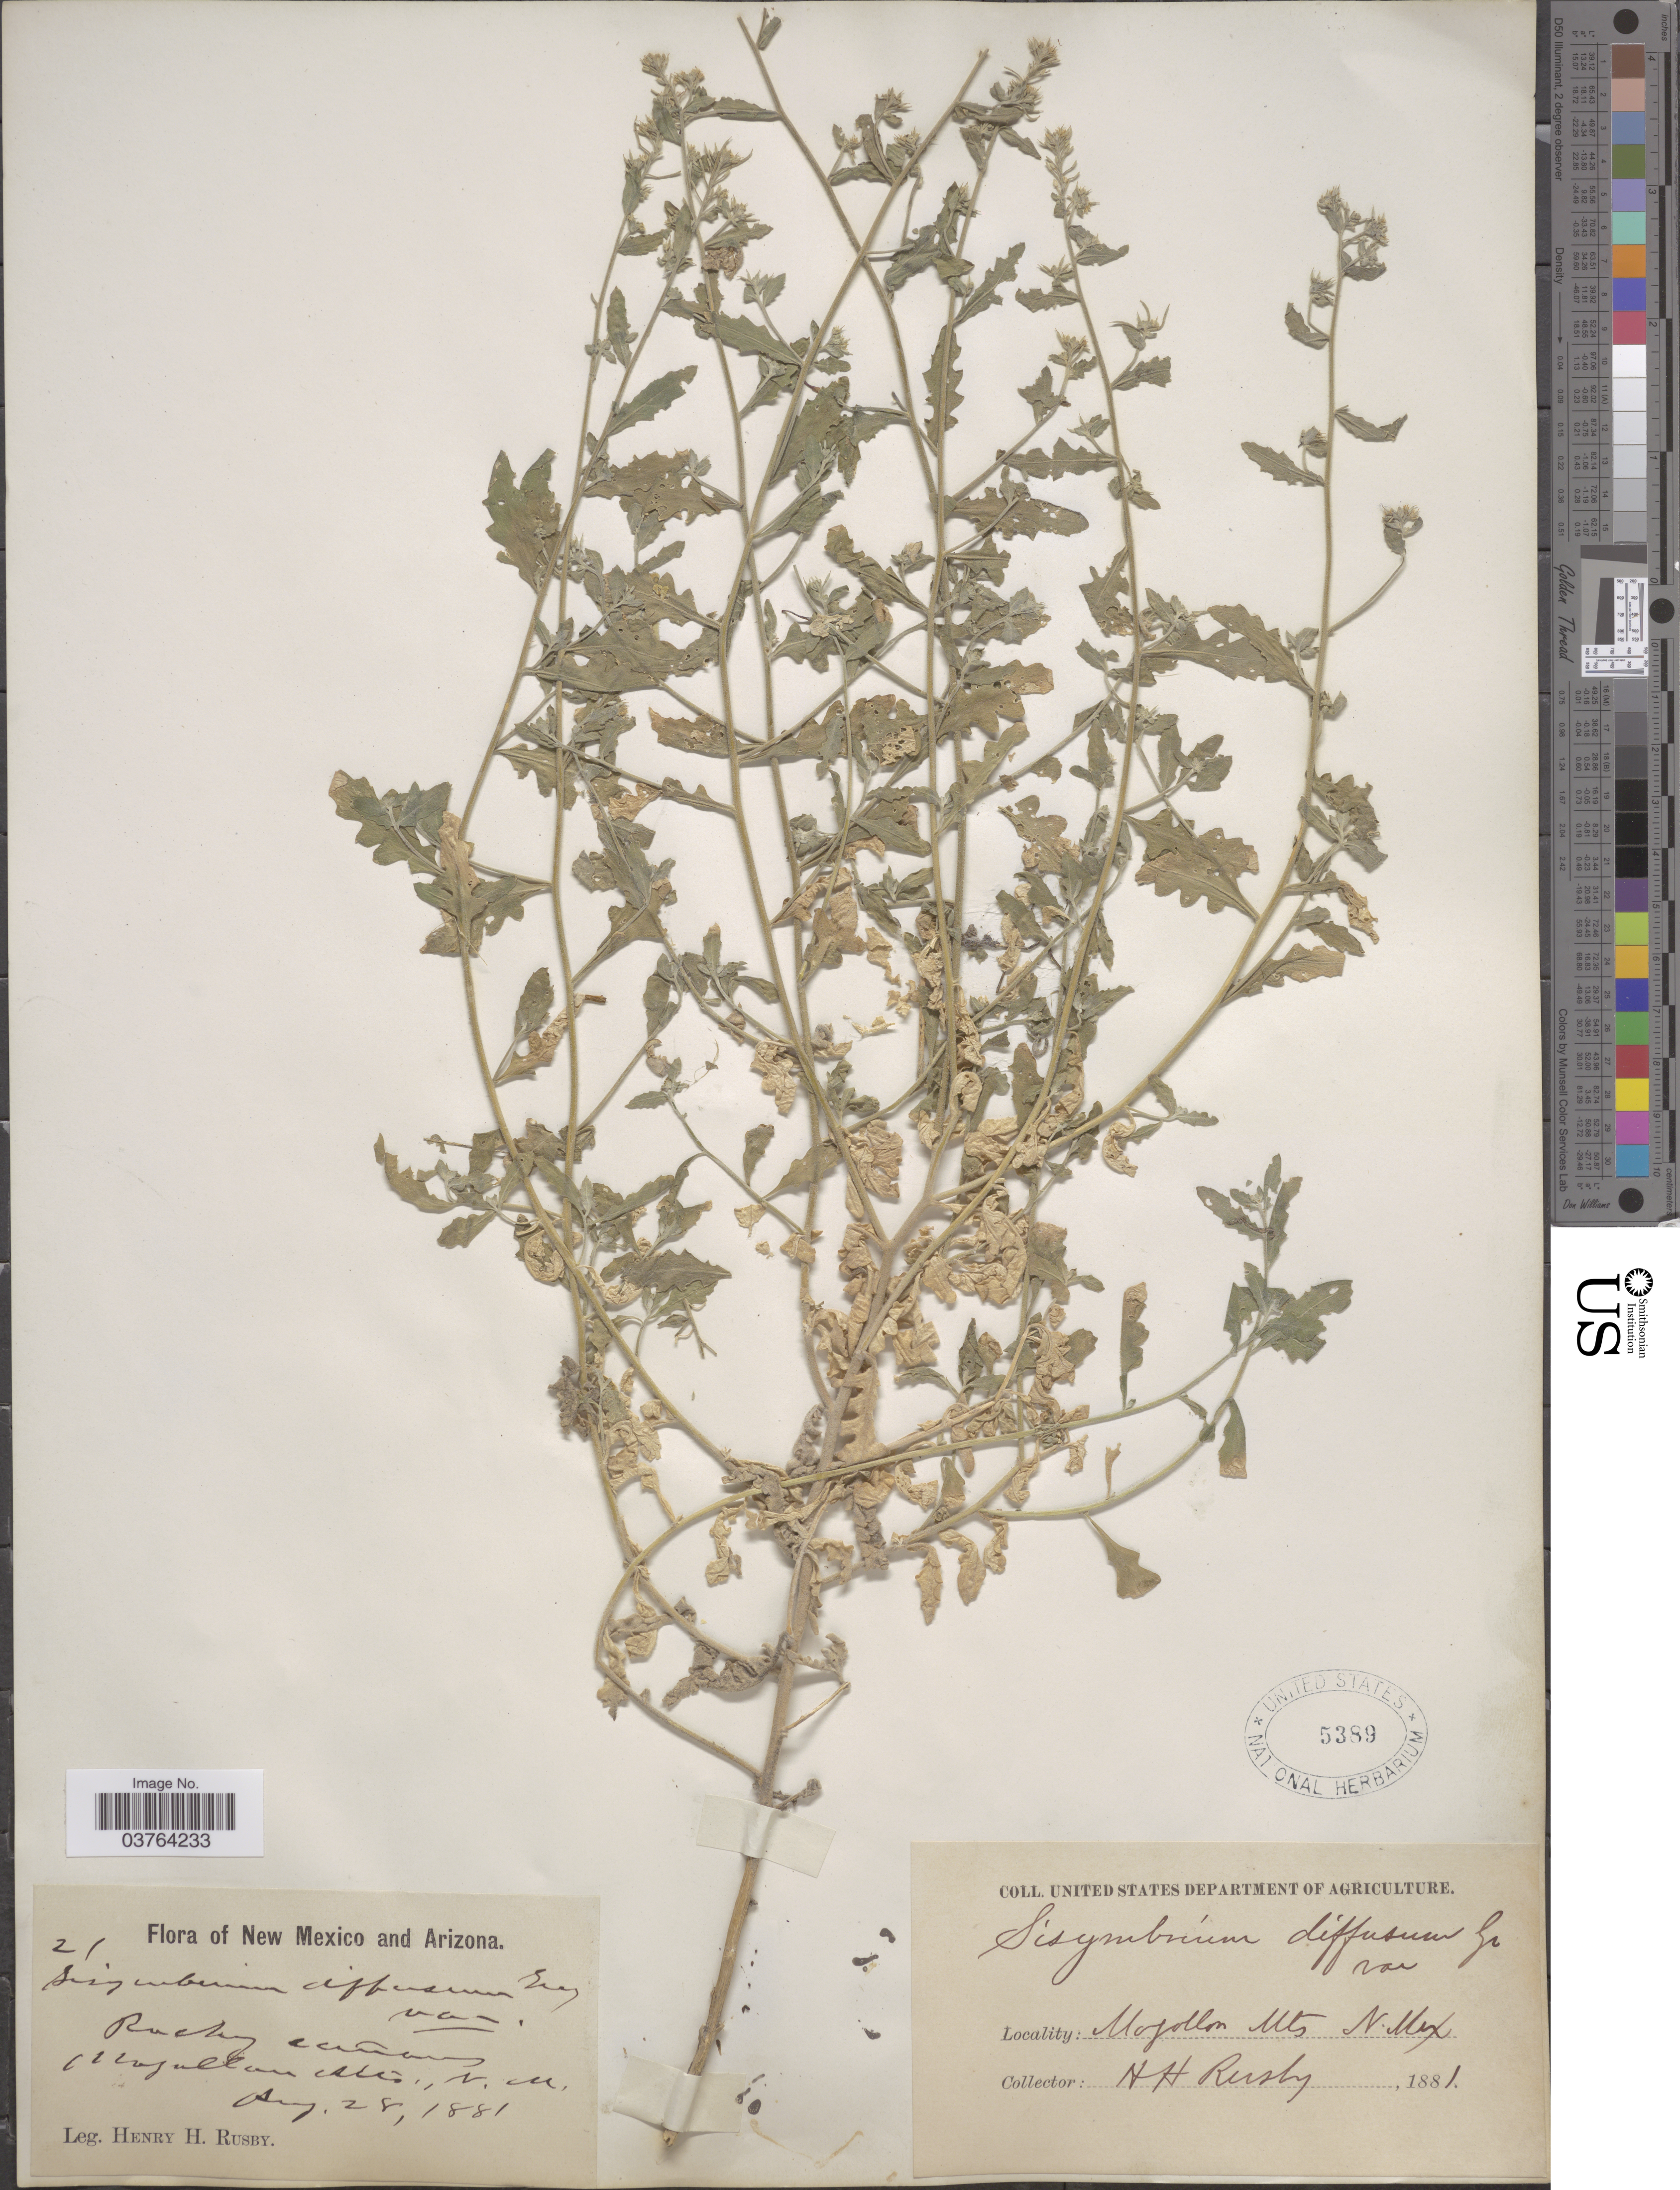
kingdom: Plantae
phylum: Tracheophyta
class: Magnoliopsida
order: Brassicales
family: Brassicaceae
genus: Halimolobos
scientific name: Halimolobos diffusa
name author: (A. Gray) O.E. Schulz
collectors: H. H. Rusby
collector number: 21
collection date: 1881-08-28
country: United States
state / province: New Mexico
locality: Mogollon Mts.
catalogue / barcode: US 5389